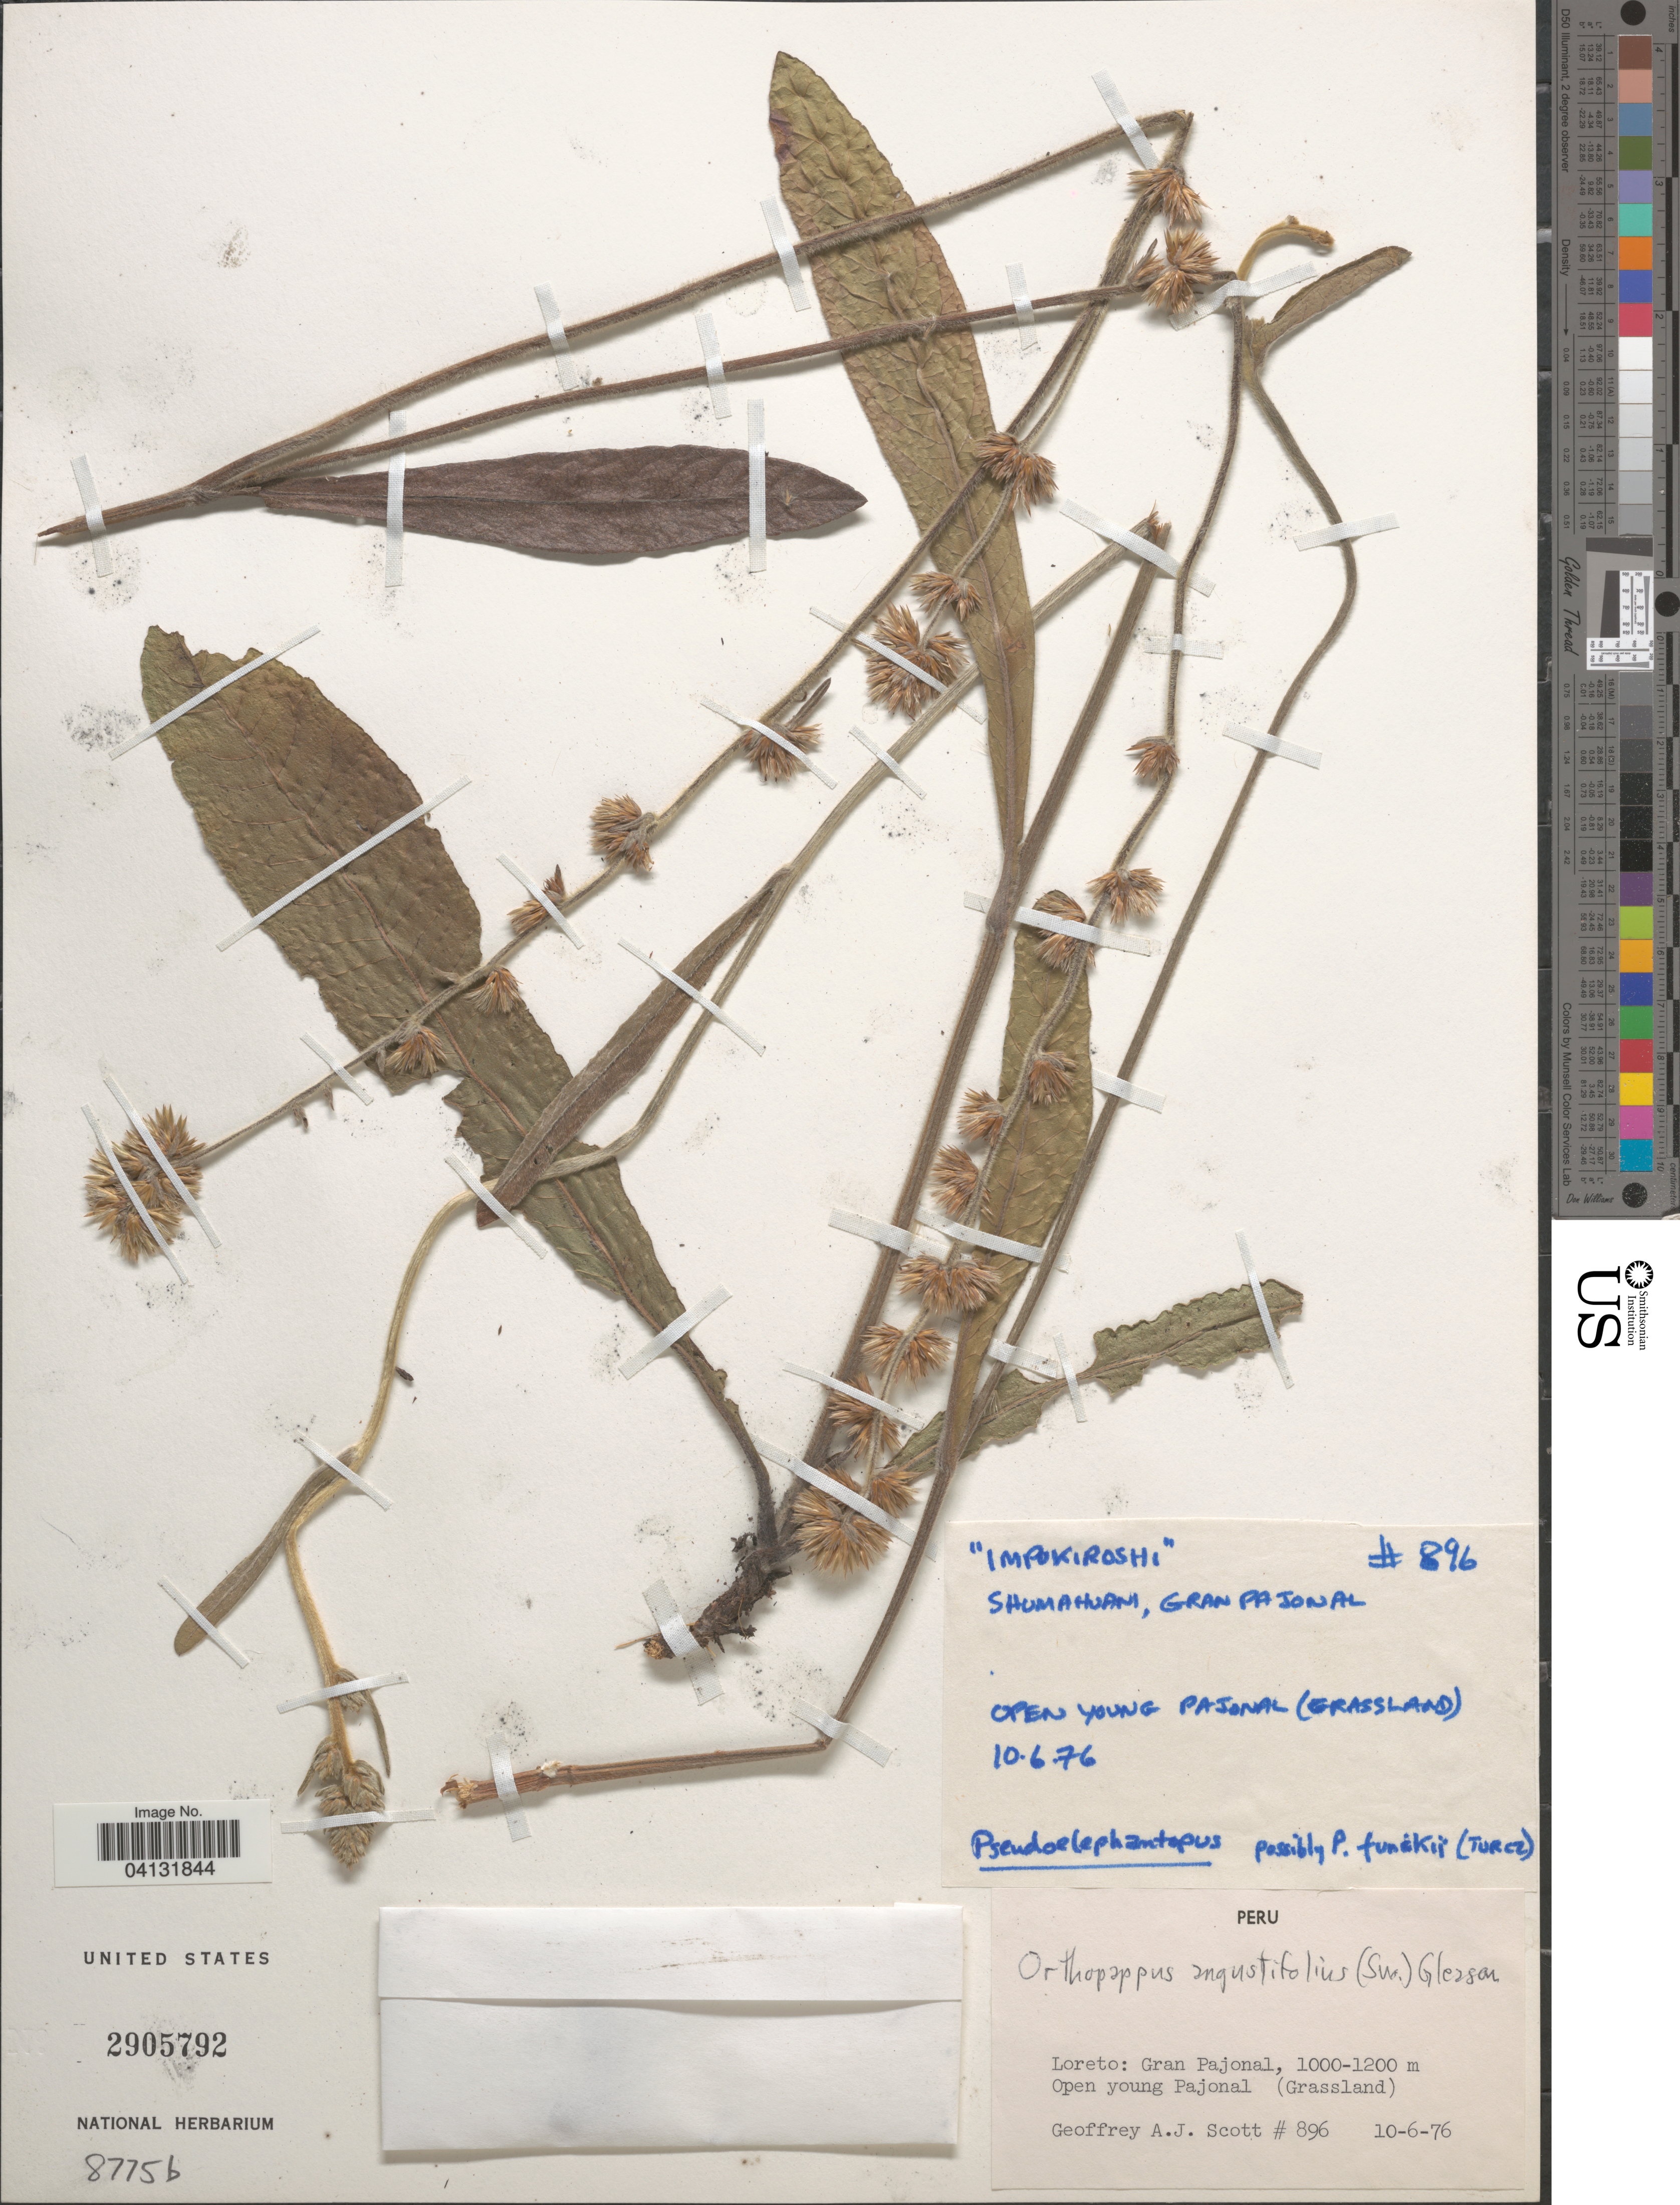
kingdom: Plantae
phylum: Tracheophyta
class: Magnoliopsida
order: Asterales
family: Asteraceae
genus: Pseudelephantopus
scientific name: Pseudelephantopus funckii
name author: (Turcz.) Philipson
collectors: G. Scott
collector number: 896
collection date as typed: Transcribed d/m/y: 10/6/76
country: Peru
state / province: Loreto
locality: Gran Pajonal.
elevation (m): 1000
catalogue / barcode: US 2905792